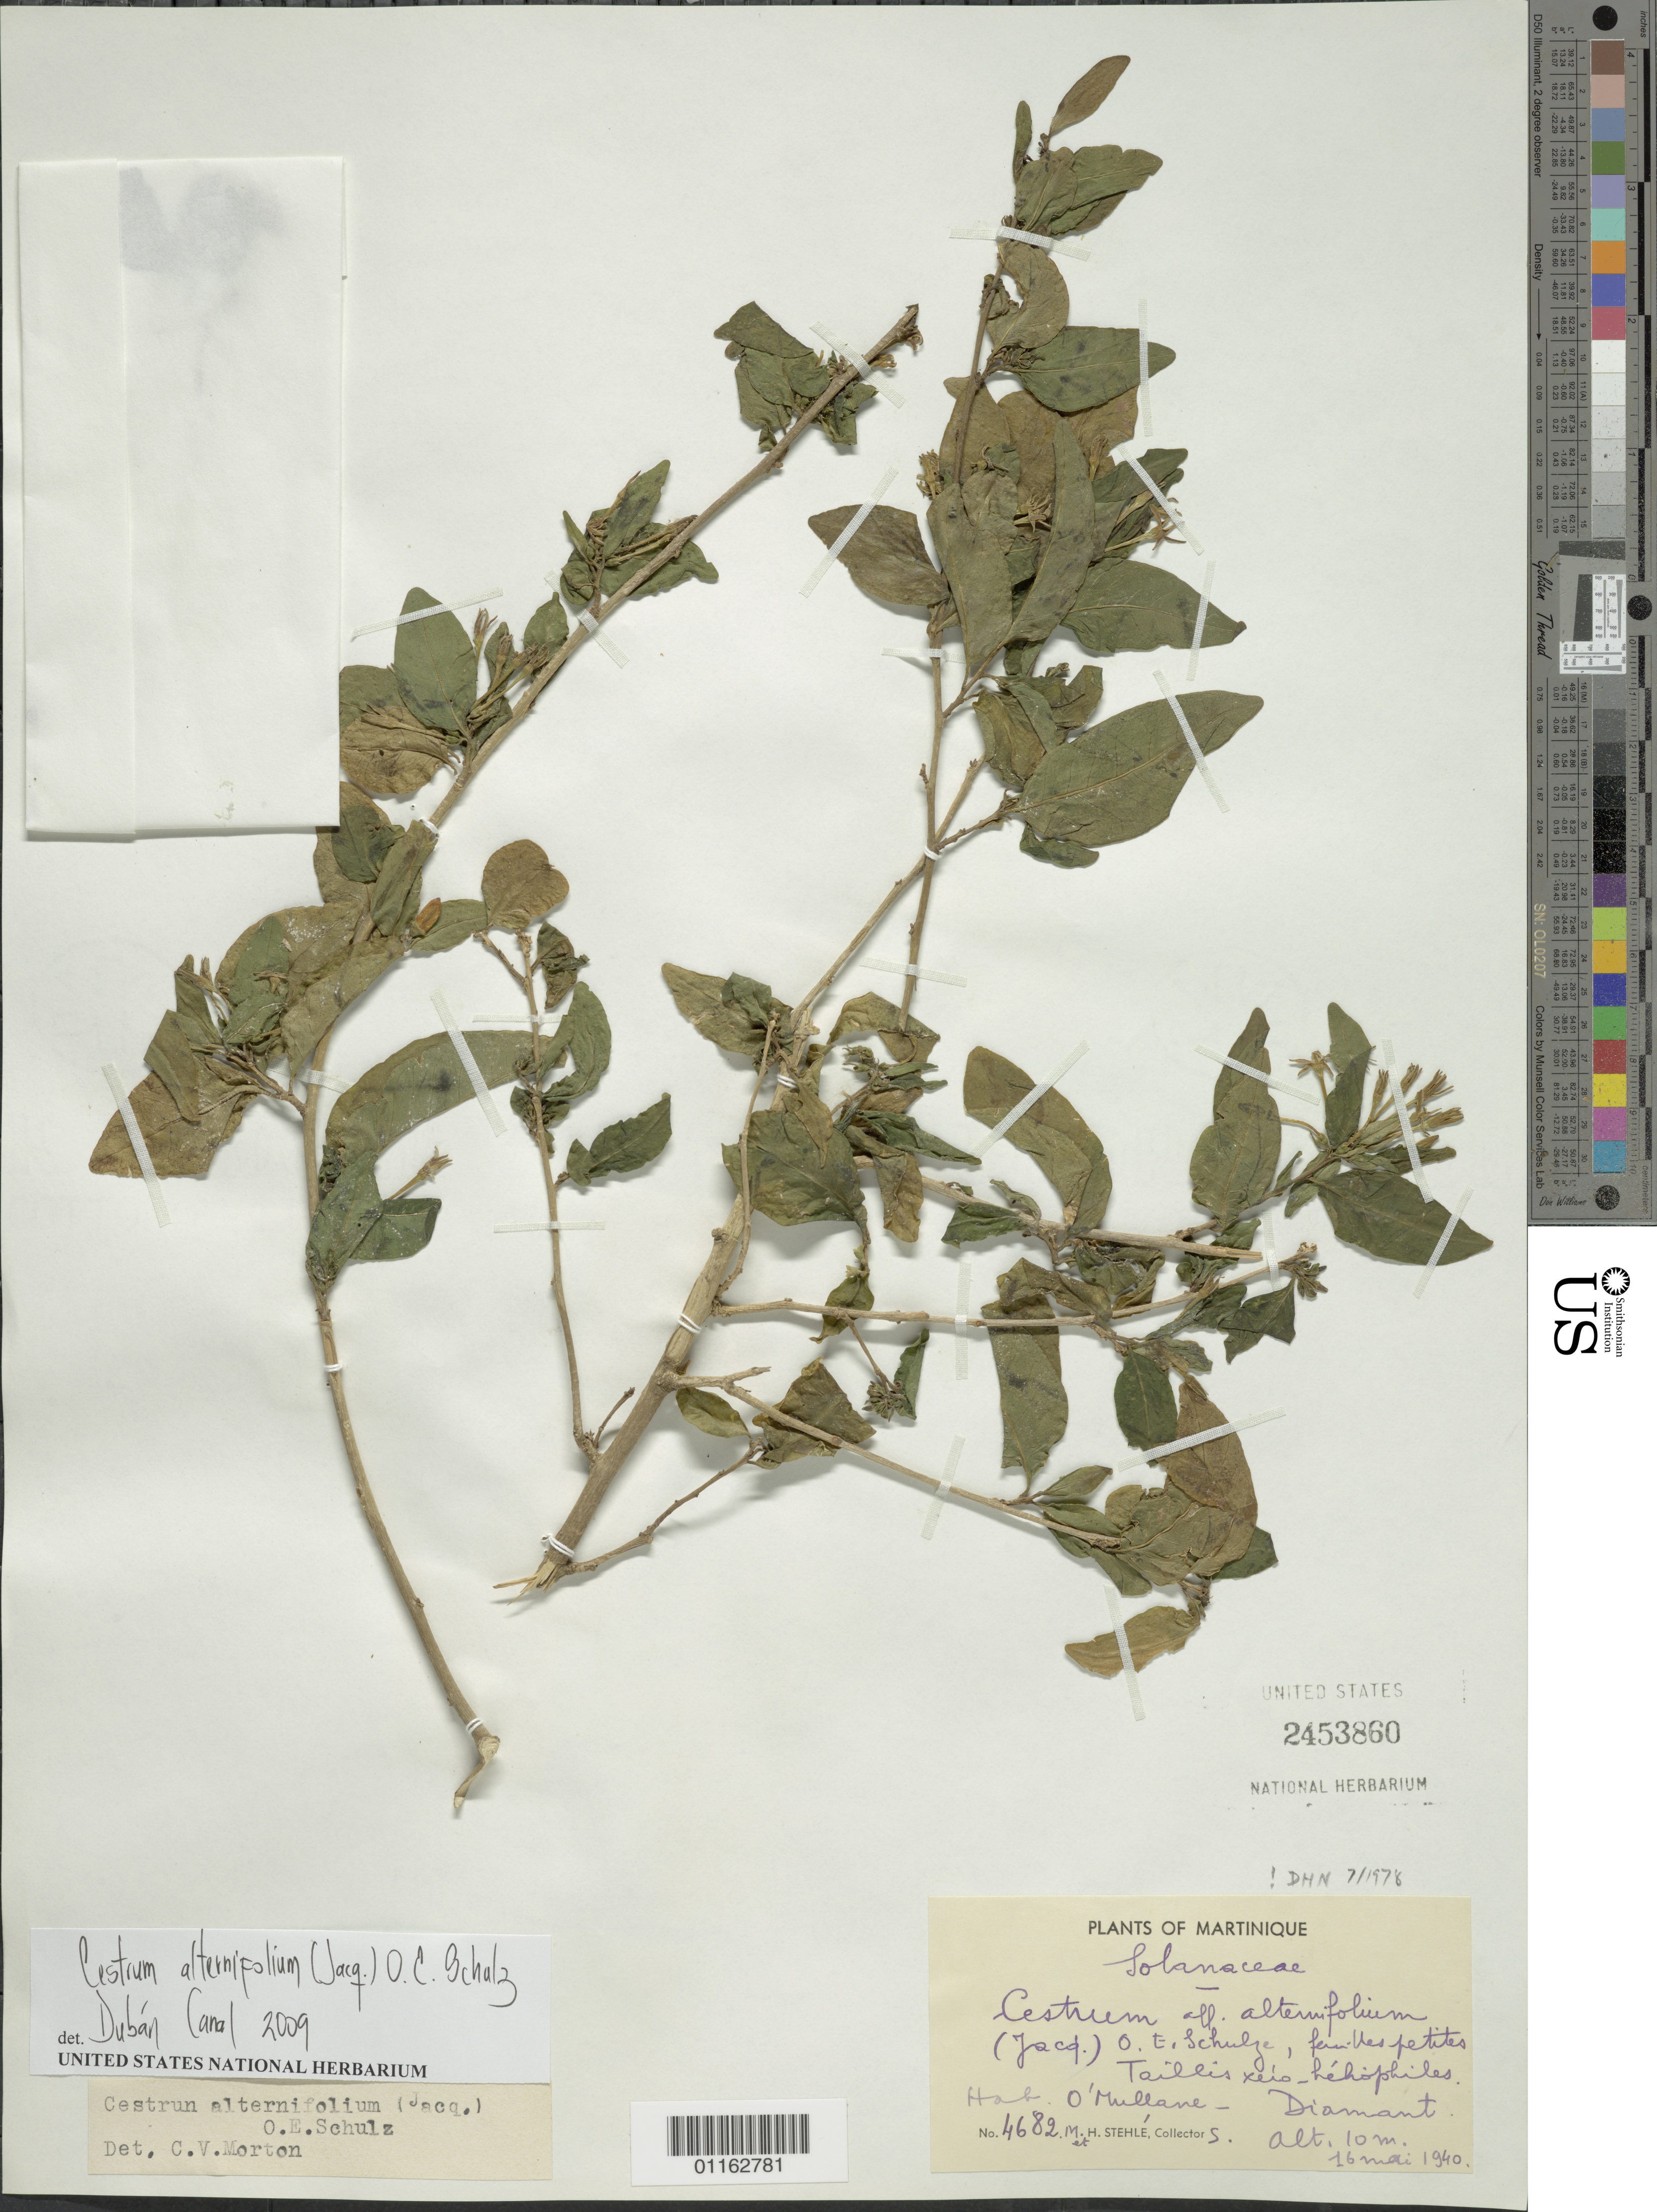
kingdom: Plantae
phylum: Tracheophyta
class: Magnoliopsida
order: Solanales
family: Solanaceae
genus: Cestrum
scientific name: Cestrum alternifolium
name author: (Jacq.) O.E. Schulz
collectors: H. Stehlé & M. Stehlé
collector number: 4682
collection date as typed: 16 May 1940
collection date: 1940-05-16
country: Martinique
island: Martinique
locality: Hob. O'Mullane- Diamant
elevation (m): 10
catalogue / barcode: US 2453860